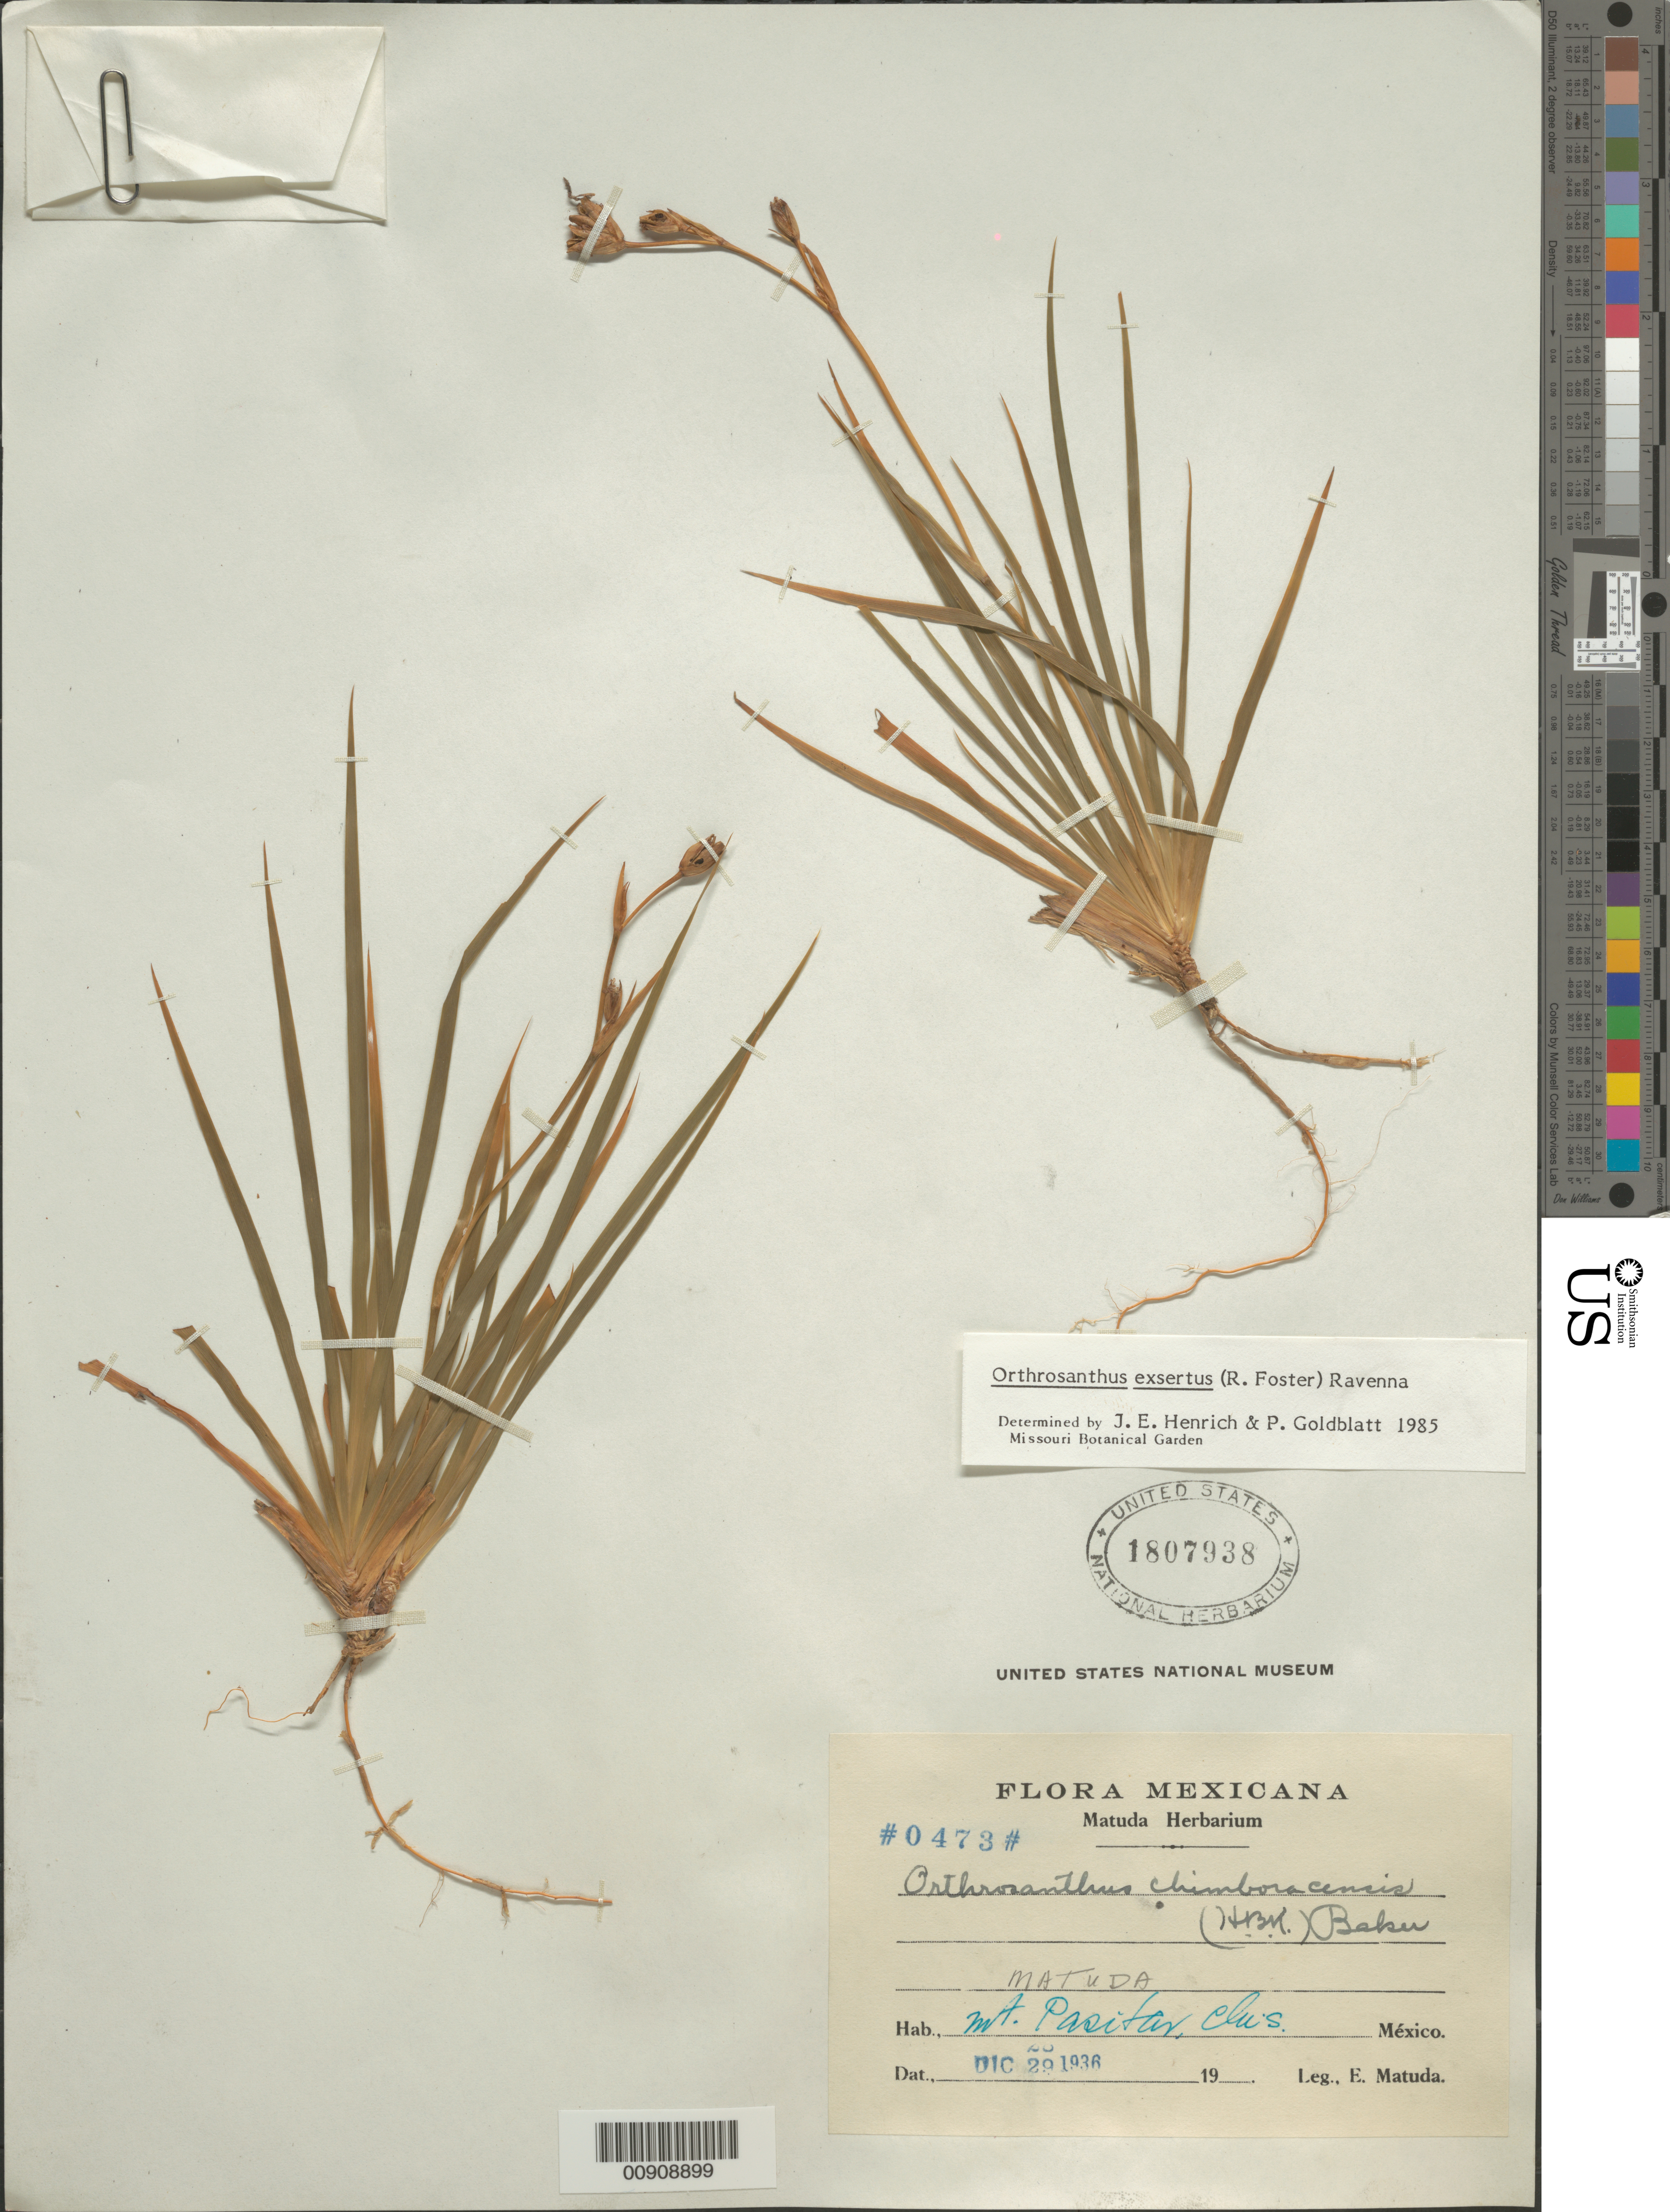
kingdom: Plantae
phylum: Tracheophyta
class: Liliopsida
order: Asparagales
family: Iridaceae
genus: Orthrosanthus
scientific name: Orthrosanthus exsertus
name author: (R.C. Foster) Ravenna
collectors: E. Matuda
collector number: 0473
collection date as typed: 29 Dec 1936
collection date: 1936-12-29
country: Mexico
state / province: Chiapas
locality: Mt. Pasitar, Chiapas.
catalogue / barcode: US 1807938